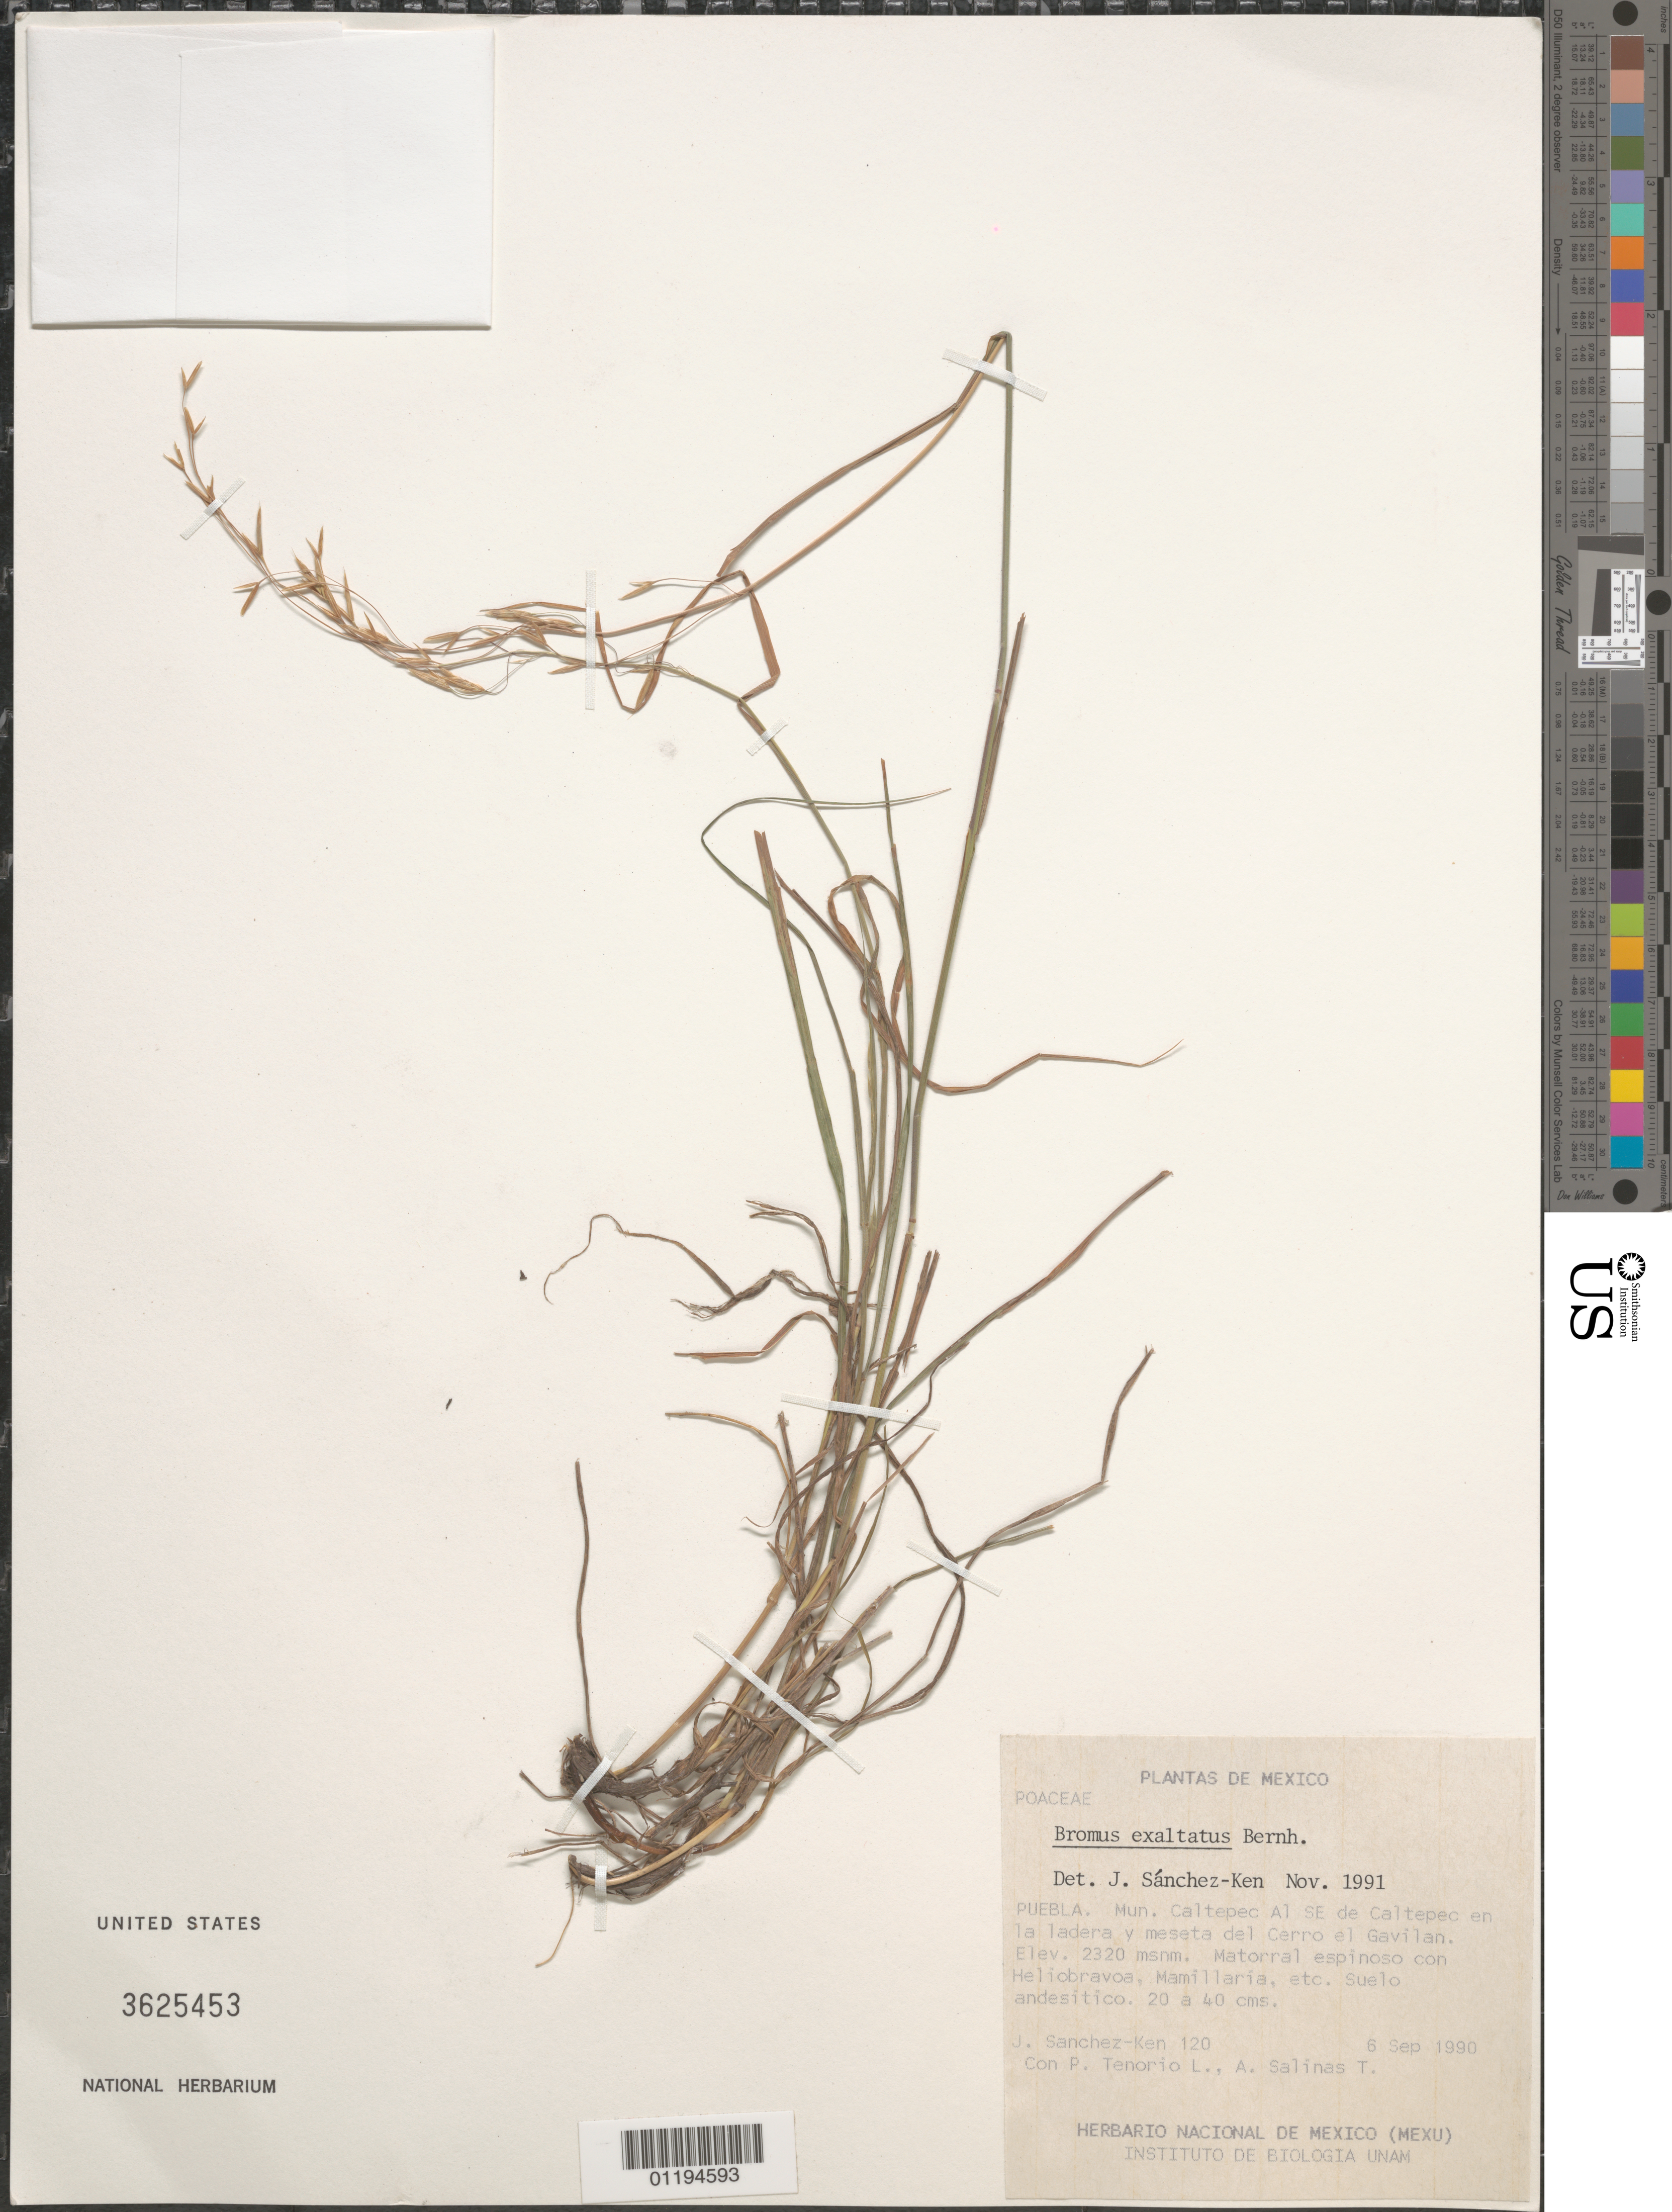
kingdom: Plantae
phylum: Tracheophyta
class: Liliopsida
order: Poales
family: Poaceae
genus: Bromus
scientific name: Bromus exaltatus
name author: Bernhardi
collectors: J. G. Sánchez-Ken, P. Tenorio L. & A. Salinas T.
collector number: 120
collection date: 1990-09-06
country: Mexico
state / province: Puebla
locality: SE of Caltepec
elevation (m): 2320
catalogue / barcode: US 3625453